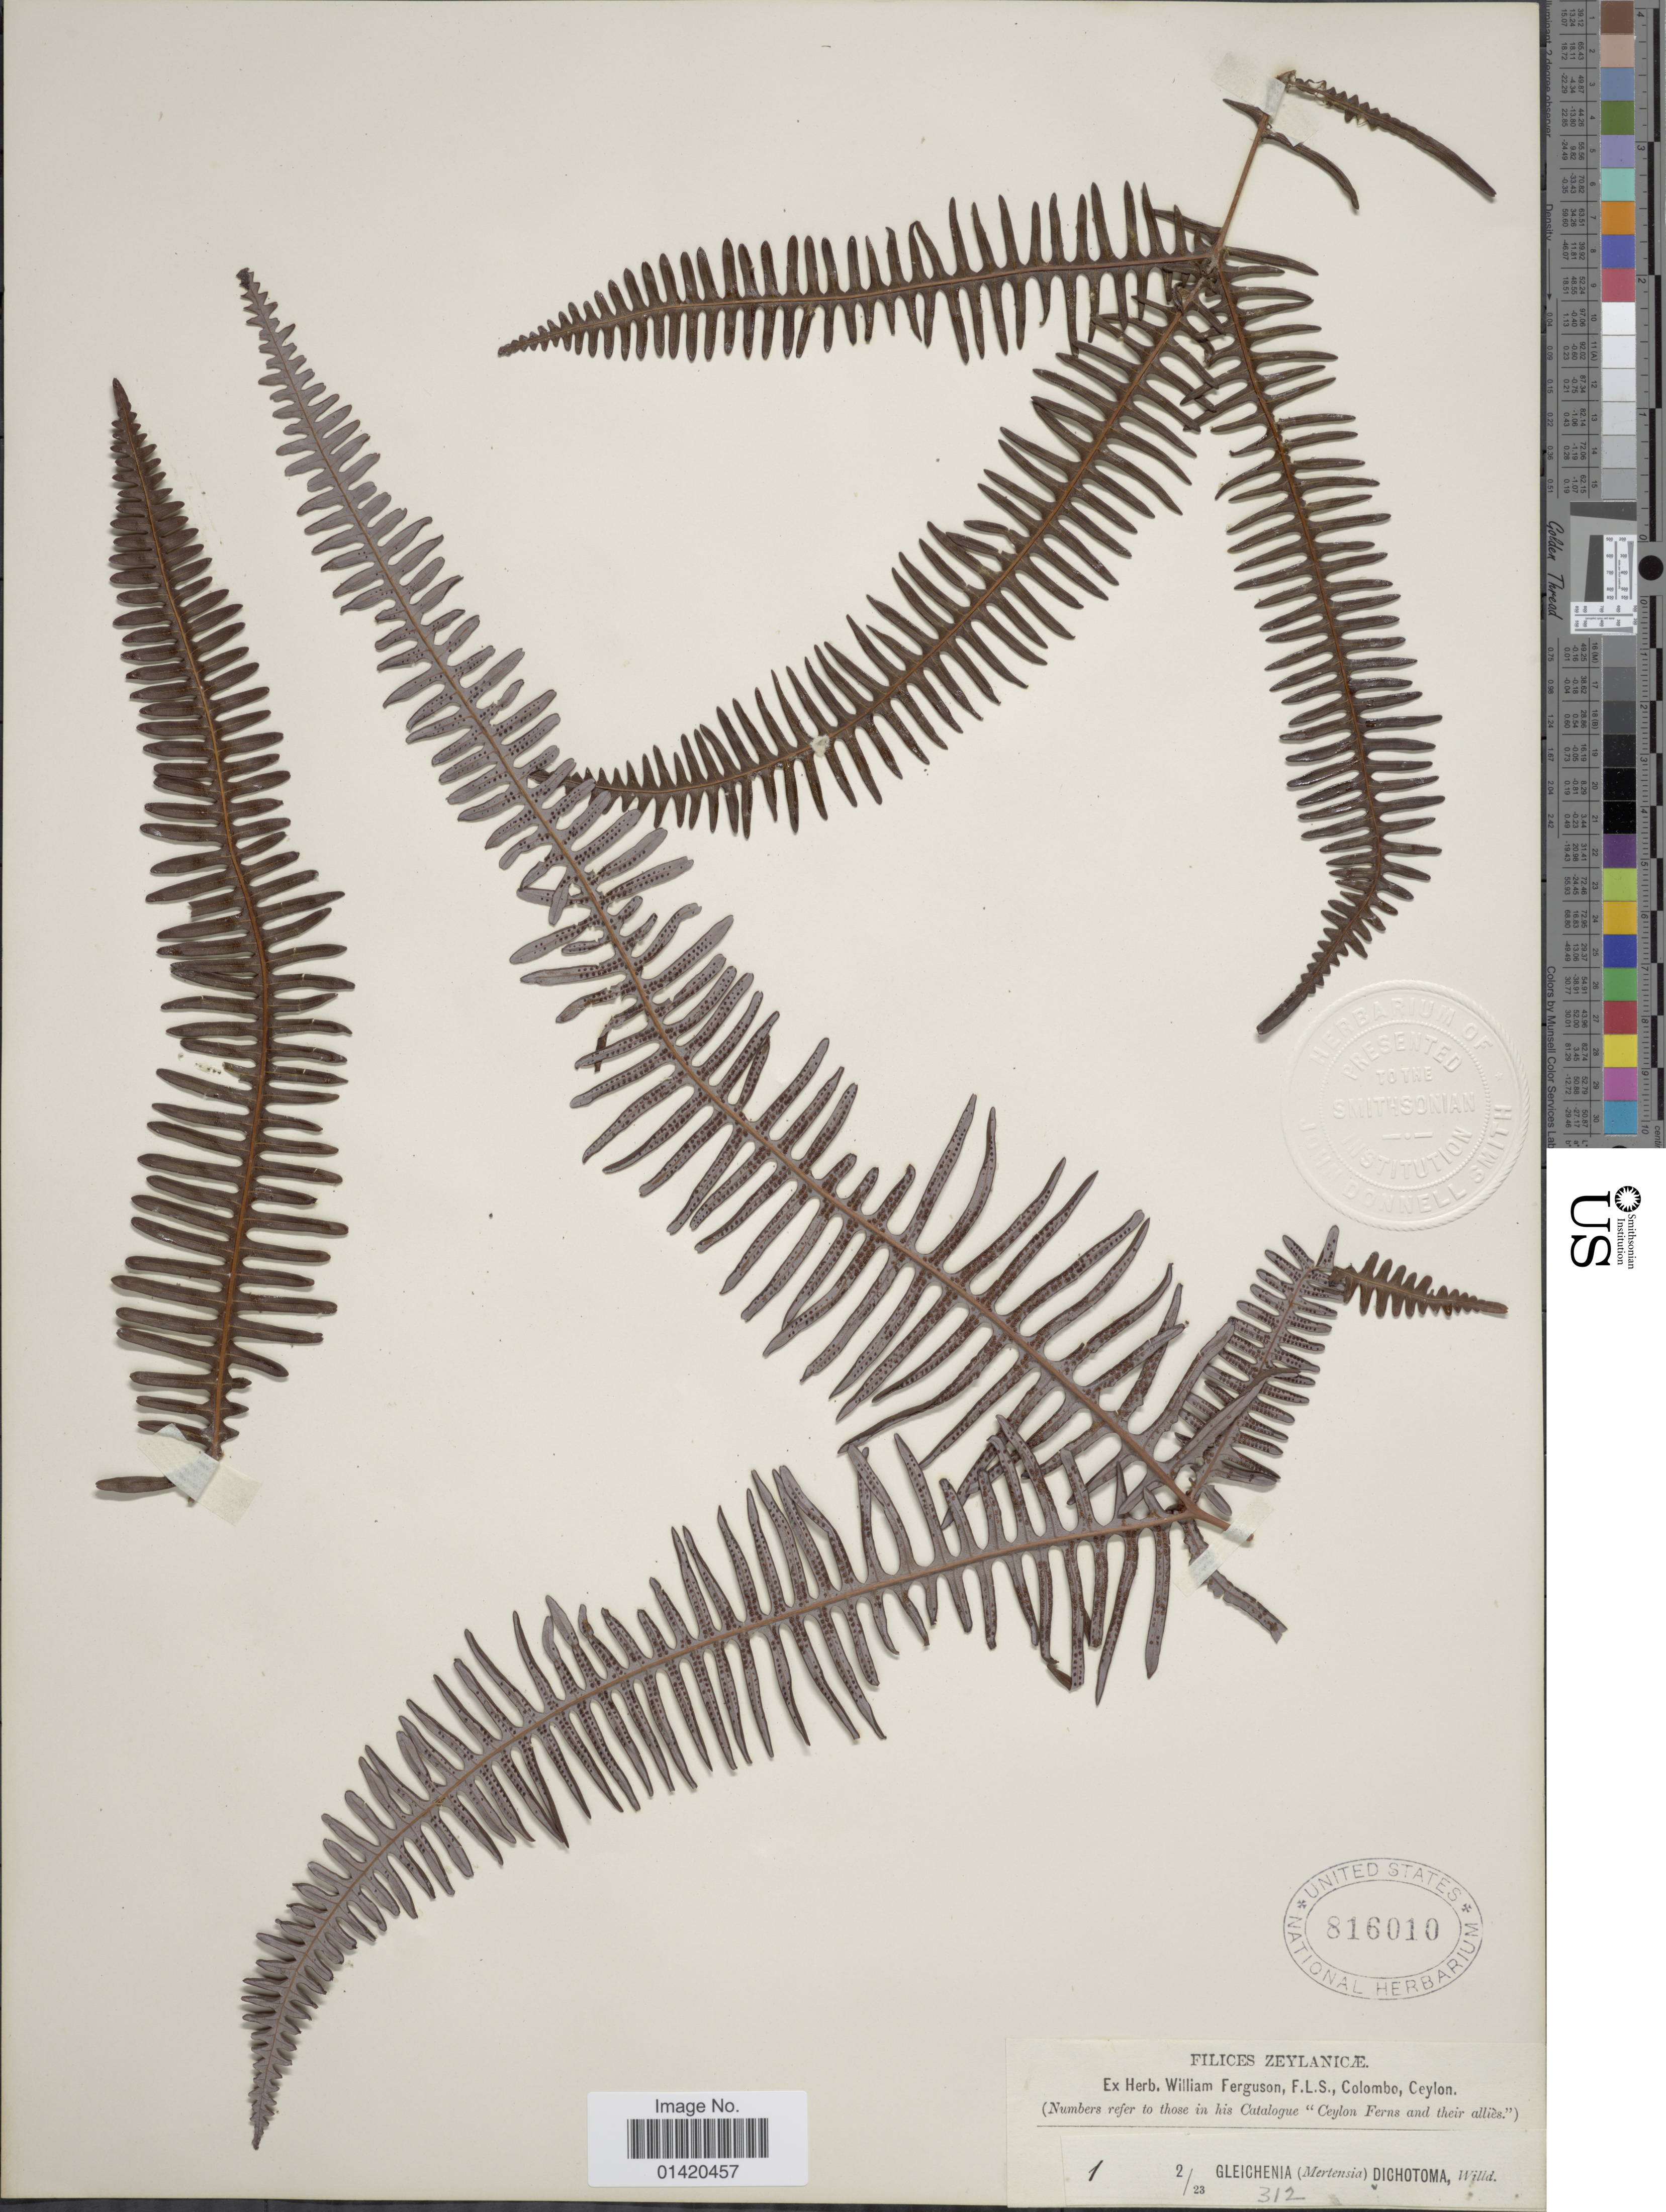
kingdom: Plantae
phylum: Tracheophyta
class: Polypodiopsida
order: Gleicheniales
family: Gleicheniaceae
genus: Dicranopteris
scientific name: Dicranopteris linearis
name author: (Burm. f.) Underw.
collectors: ex herb. W. Ferguson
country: New Zealand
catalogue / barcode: US 816010